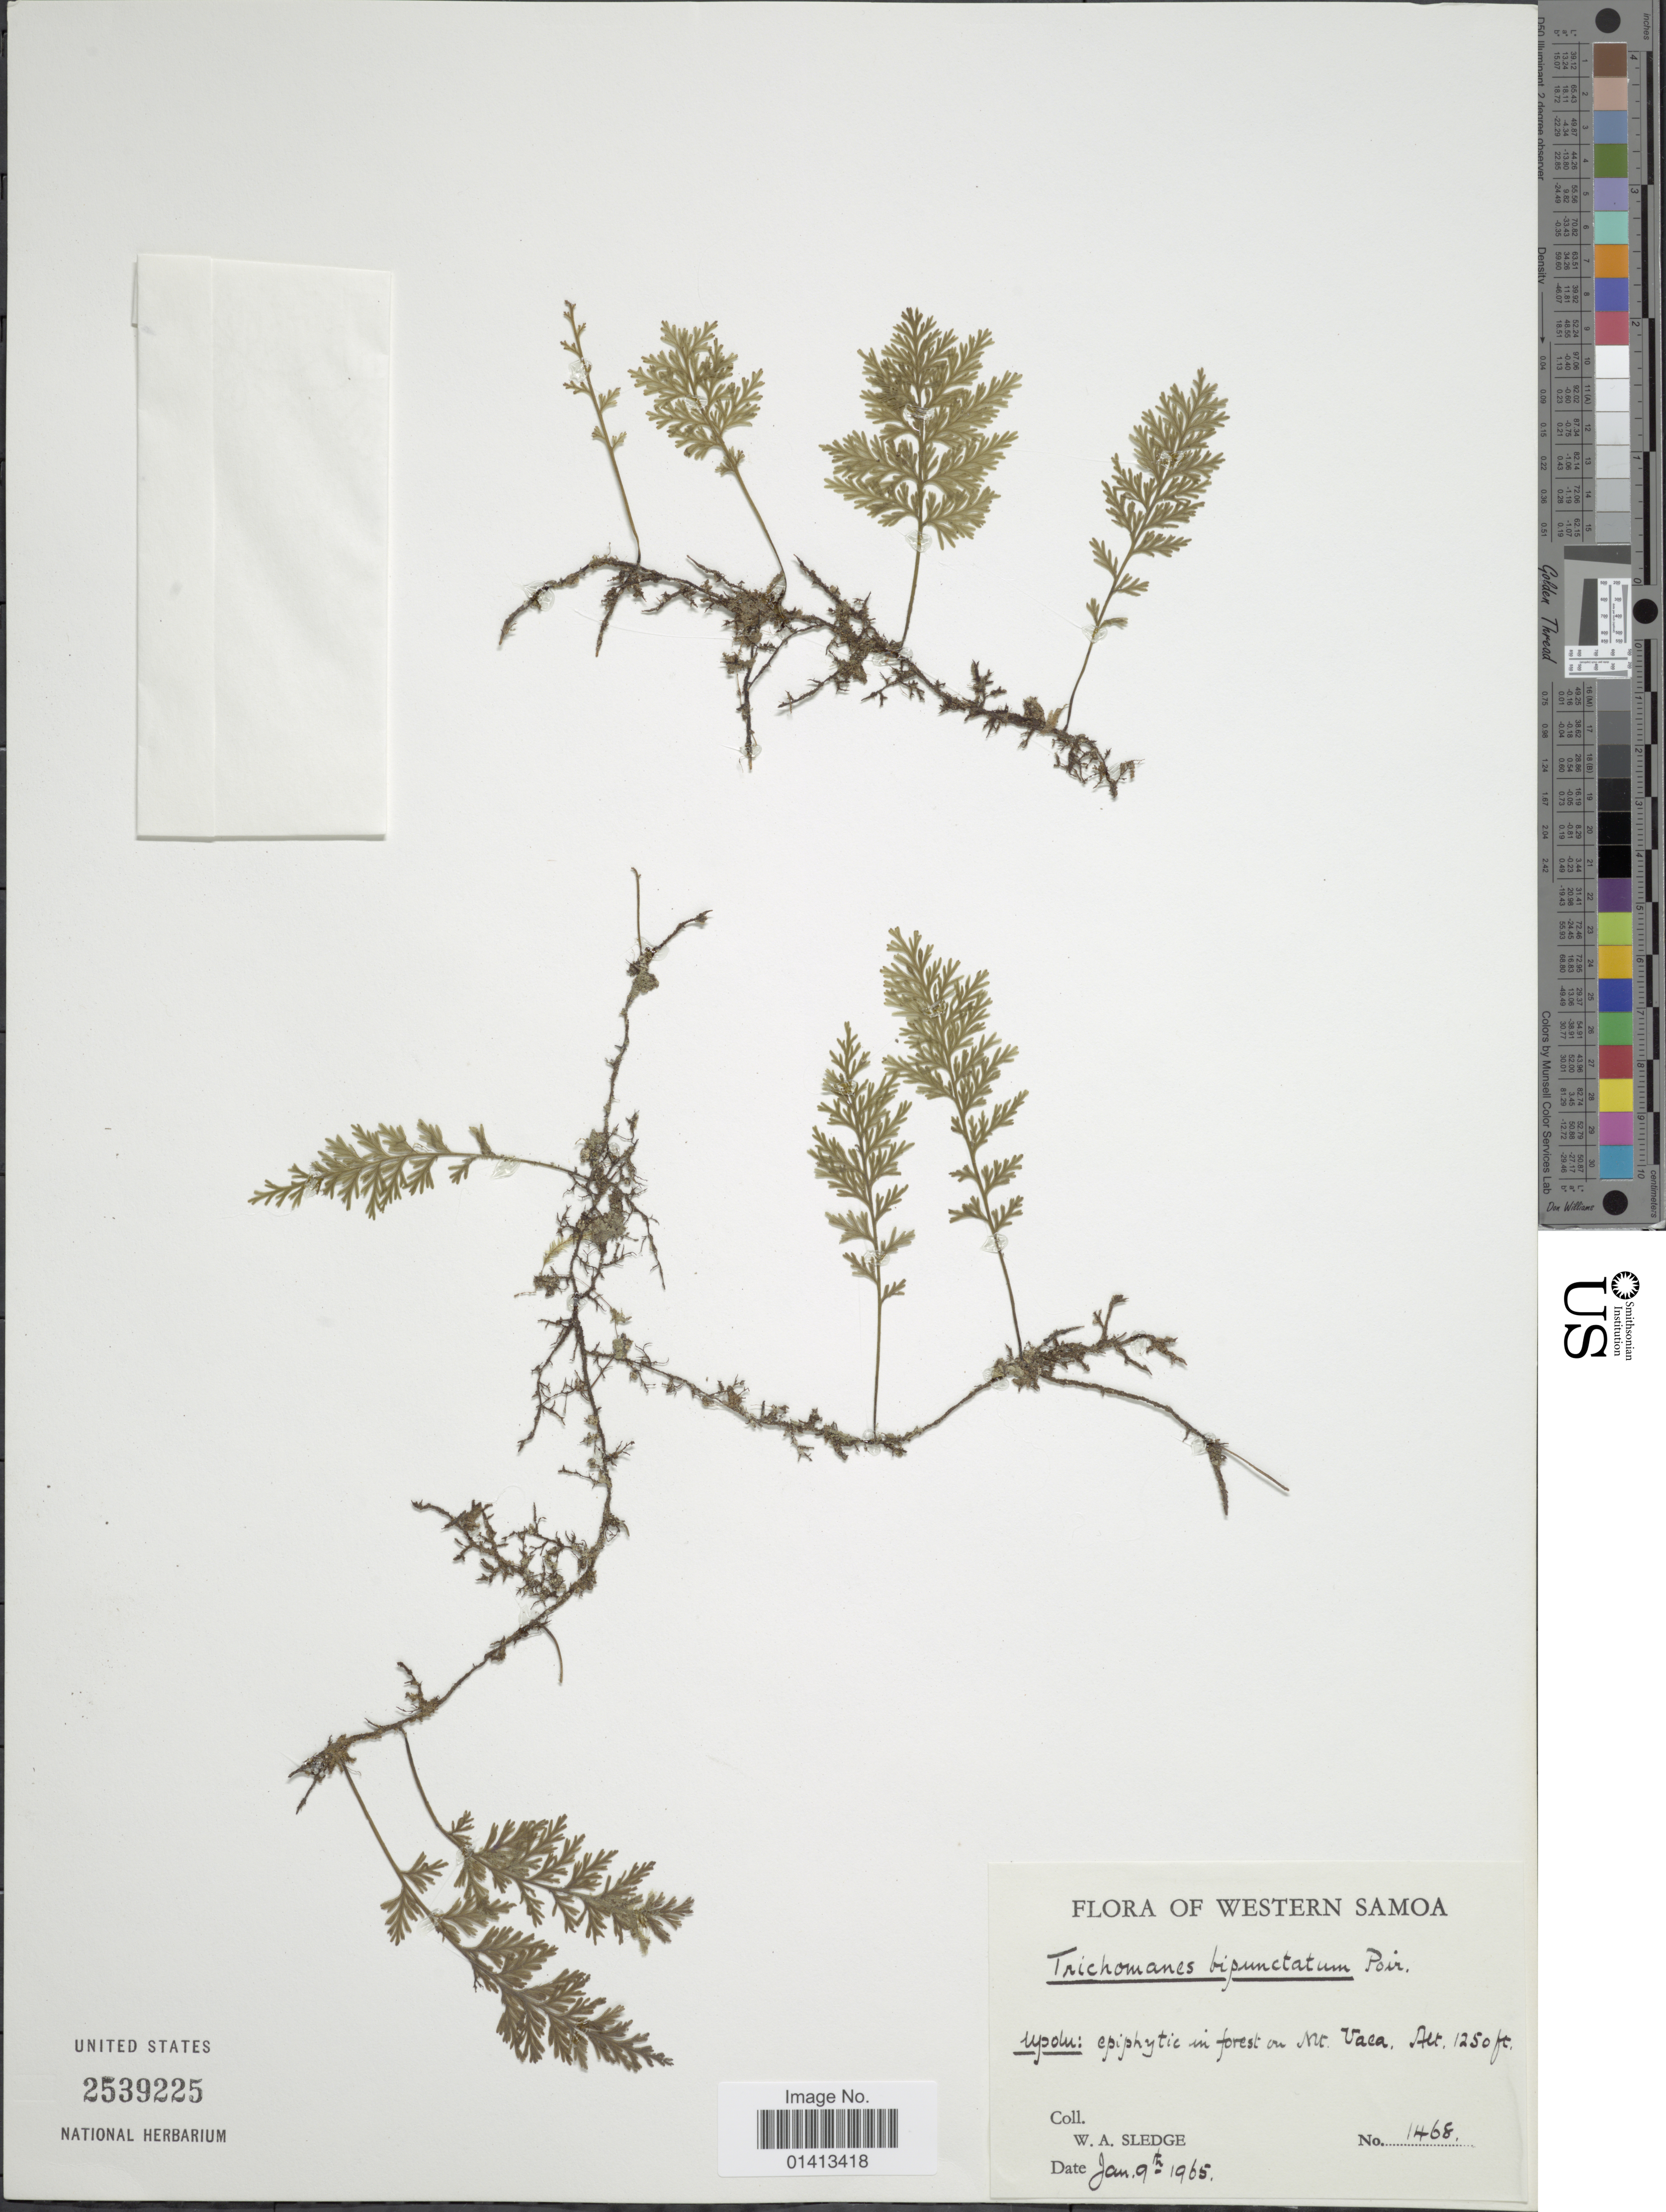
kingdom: Plantae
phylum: Tracheophyta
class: Polypodiopsida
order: Hymenophyllales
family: Hymenophyllaceae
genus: Crepidomanes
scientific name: Crepidomanes bipunctatum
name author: (Poir.) Copel.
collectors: W. A. Sledge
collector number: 1468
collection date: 1965-01-09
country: Samoa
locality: Western Samoa, Upolu: in forest on Mt Vaca [interpreted]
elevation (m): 381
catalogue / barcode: US 2539225